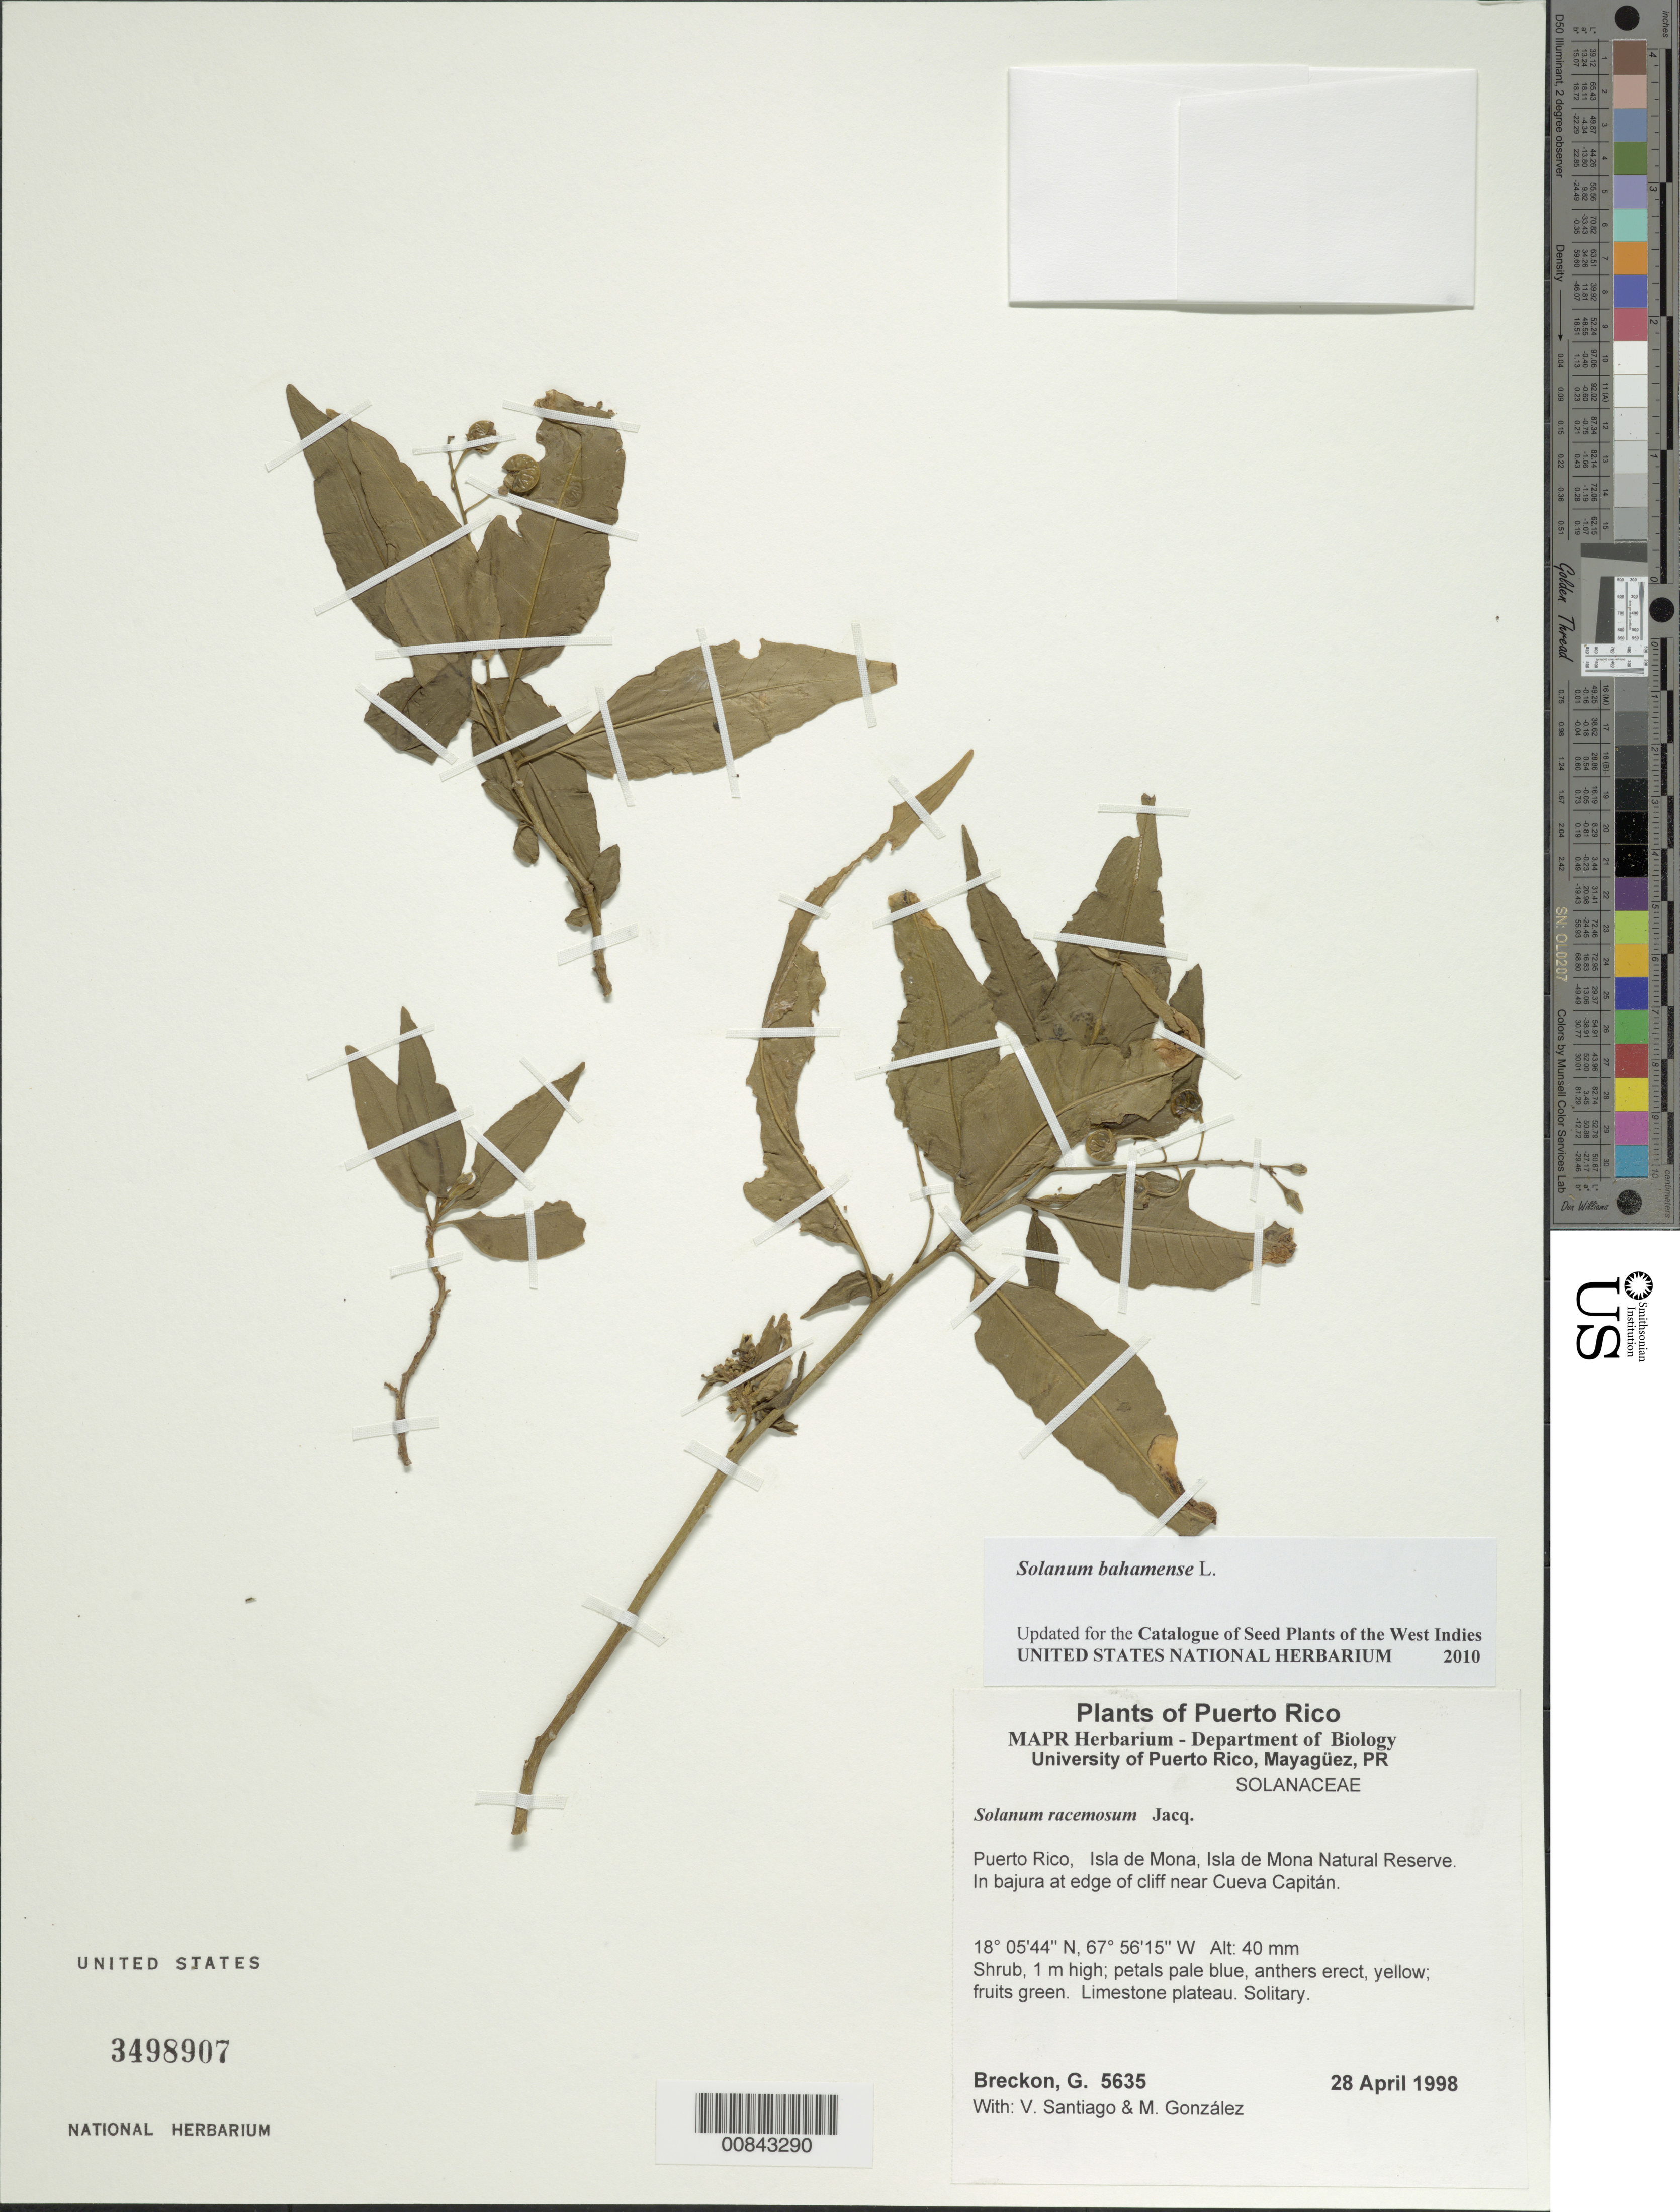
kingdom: Plantae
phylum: Tracheophyta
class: Magnoliopsida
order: Solanales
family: Solanaceae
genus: Solanum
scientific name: Solanum bahamense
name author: L.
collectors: G. J. Breckon, V. Santiago & M. Gonzalez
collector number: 5635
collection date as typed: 28 Apr 1998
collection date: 1998-04-28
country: Puerto Rico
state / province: Mayaguëz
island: Mona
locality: Isla de Mona Natural Reserve, near Cueva Capitán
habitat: In bajura at edge of cliff; limestone plateau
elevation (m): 40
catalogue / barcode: US 3498907